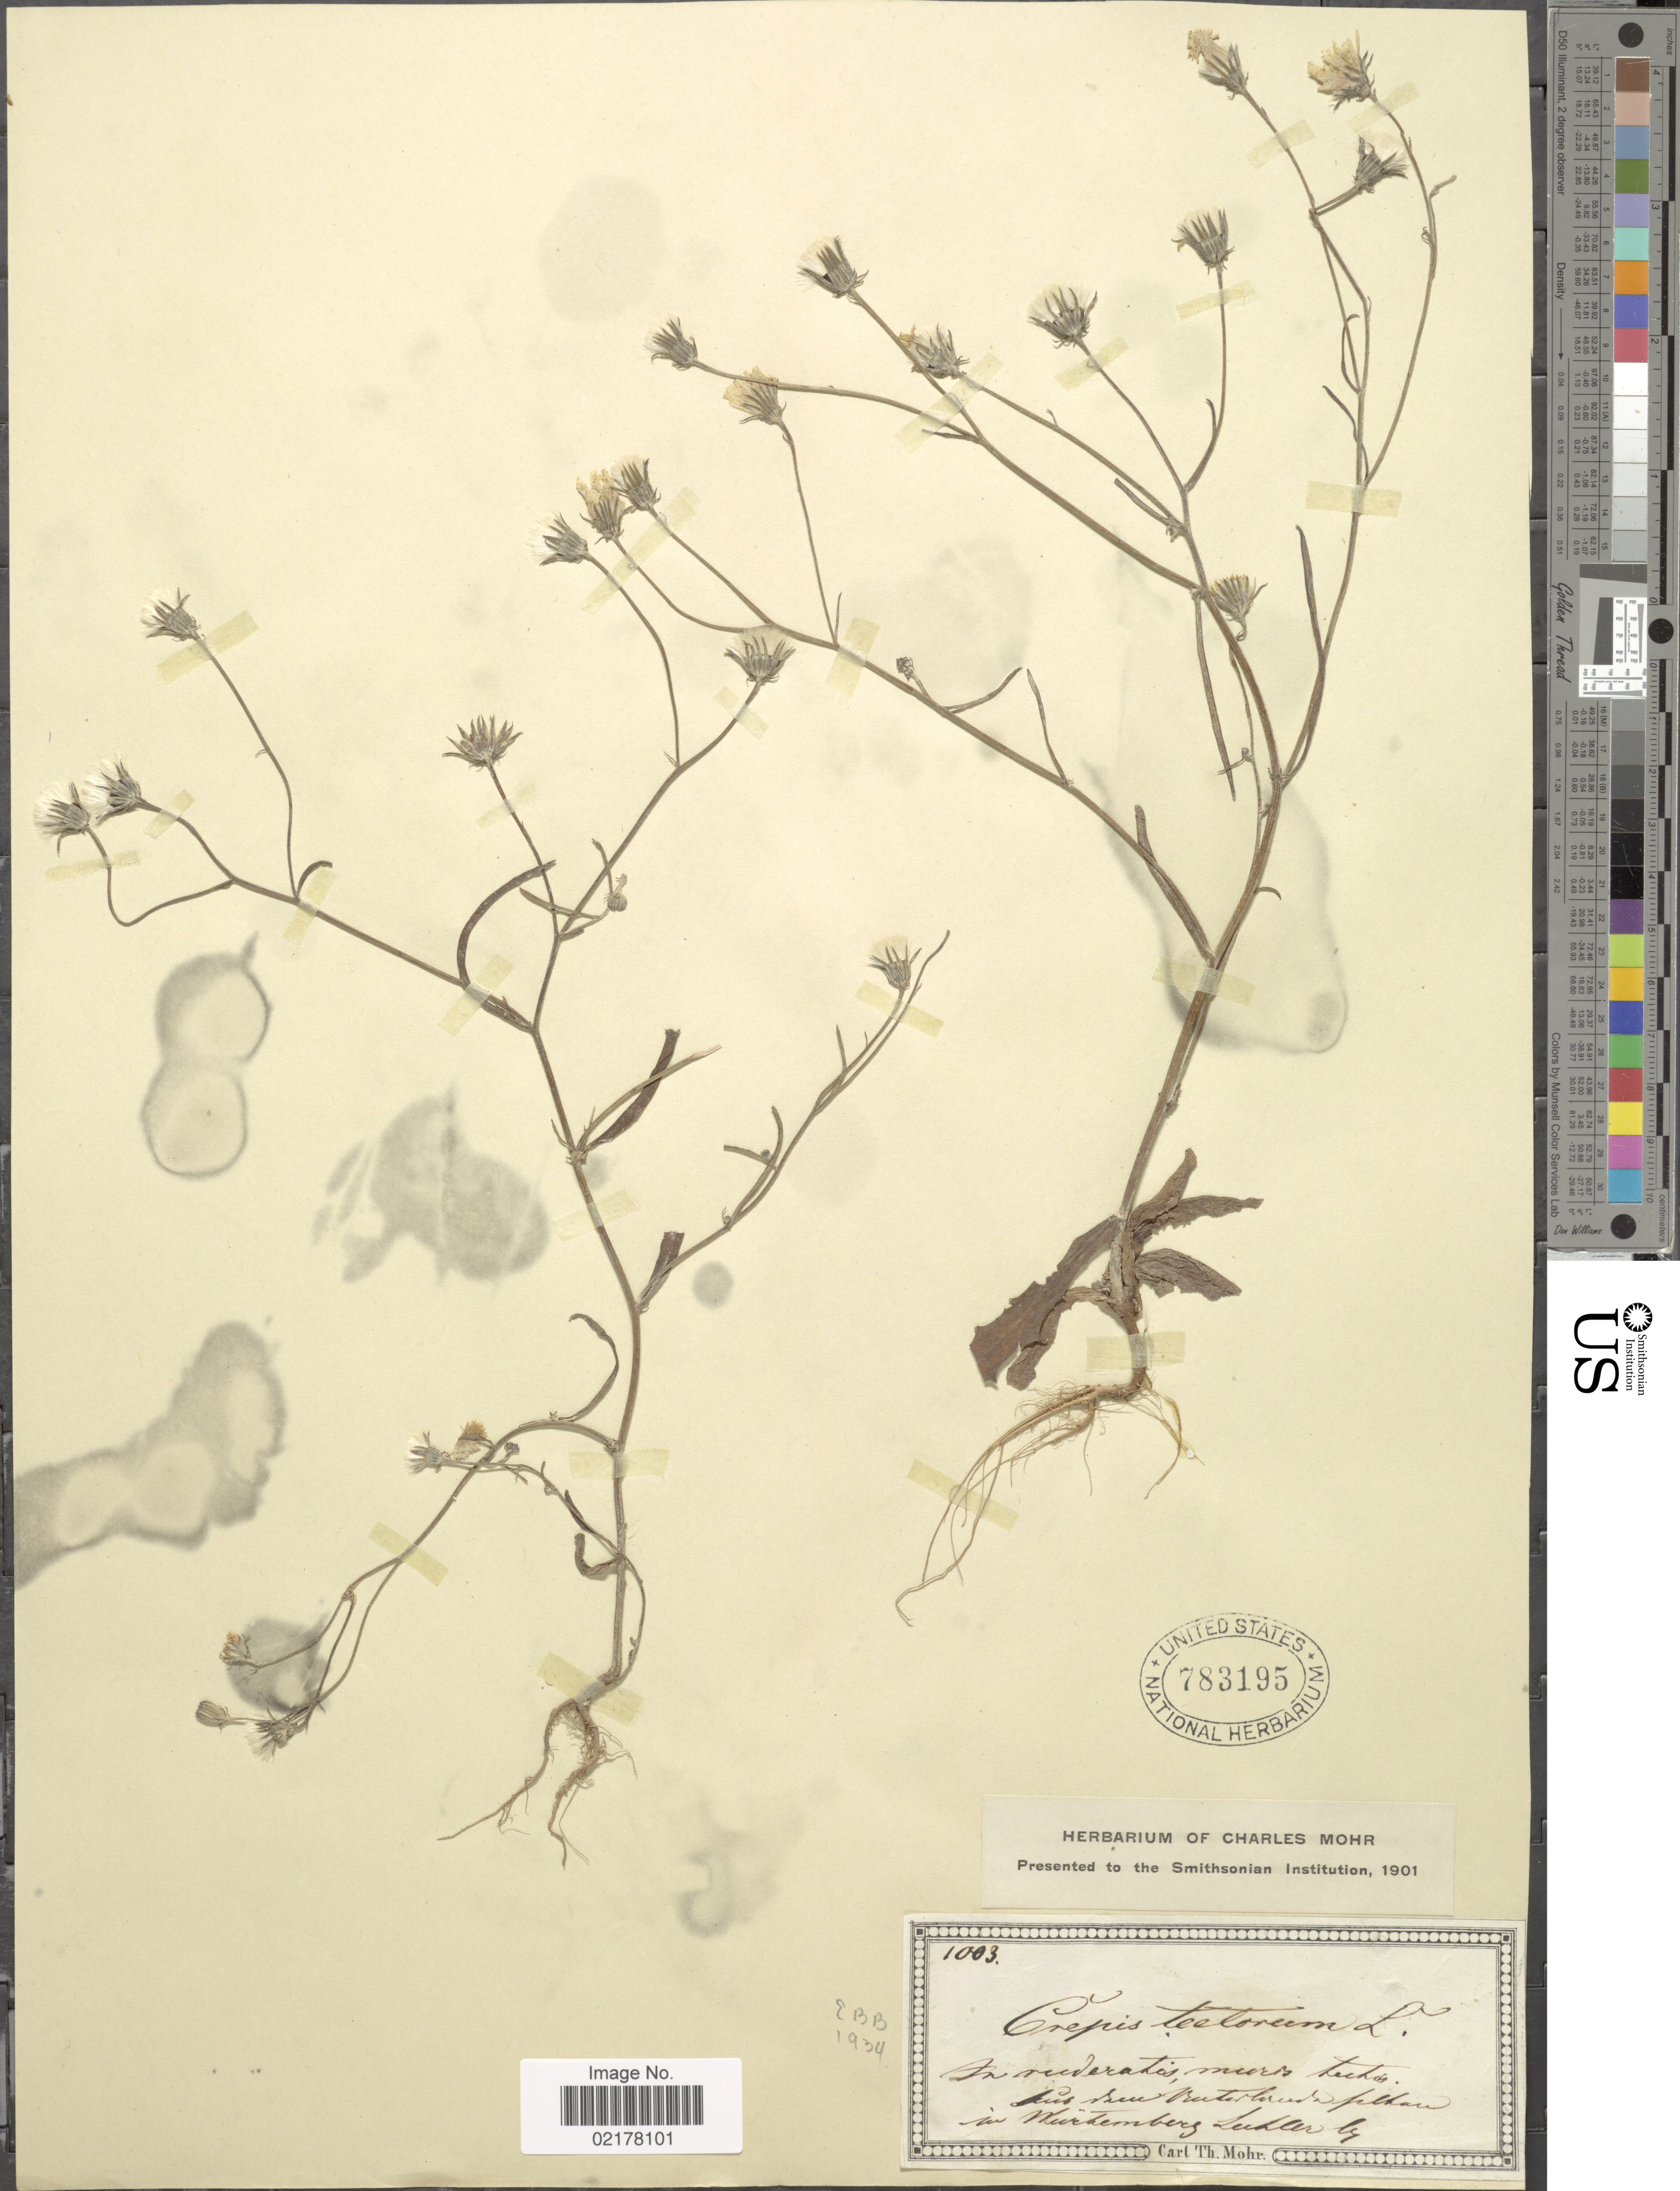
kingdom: Plantae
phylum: Tracheophyta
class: Magnoliopsida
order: Asterales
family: Asteraceae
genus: Crepis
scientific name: Crepis tectorum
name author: L.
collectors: -. Luchter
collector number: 1003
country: Germany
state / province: Baden-Württemberg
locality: Wurtemberg [interpreted]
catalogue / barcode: US 783195